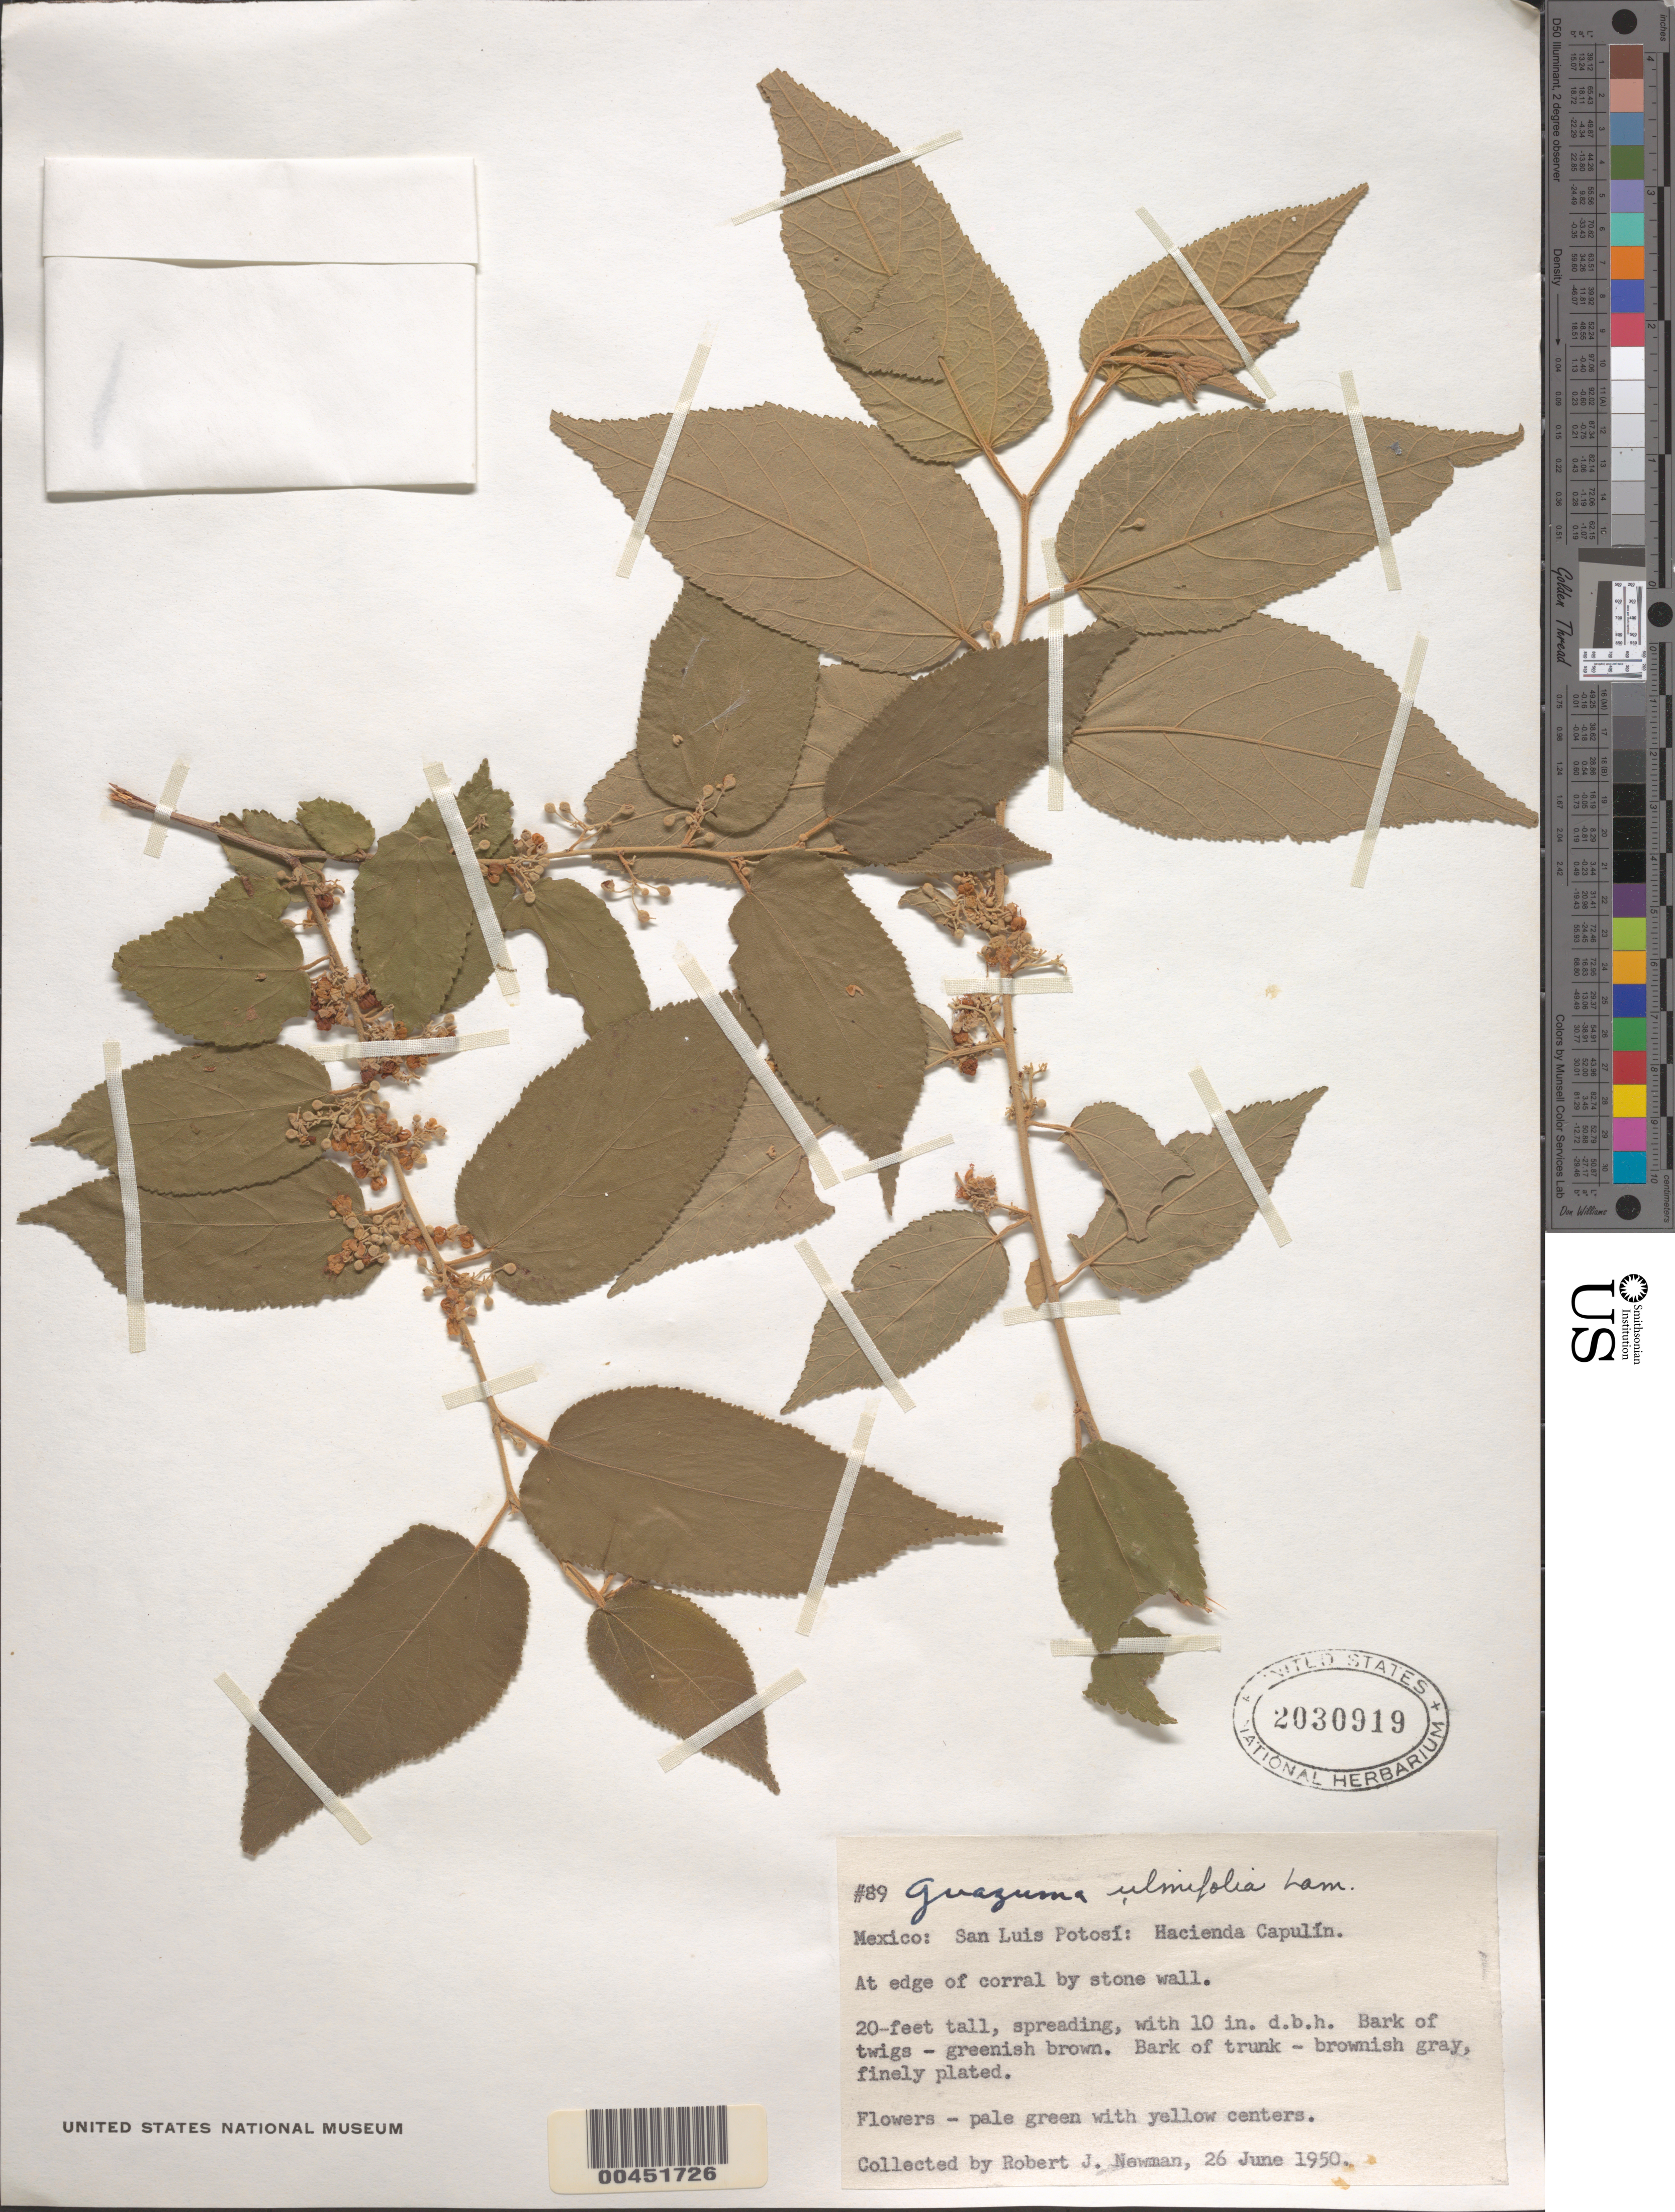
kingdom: Plantae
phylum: Tracheophyta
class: Magnoliopsida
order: Malvales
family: Malvaceae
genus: Guazuma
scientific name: Guazuma ulmifolia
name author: Lam.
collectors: R. J. Newman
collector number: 89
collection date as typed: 26 Jun 1950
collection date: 1950-06-26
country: Mexico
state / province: San Luis Potosí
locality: Hacienda Capulín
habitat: edge of corral by stone wall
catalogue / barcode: US 2030919